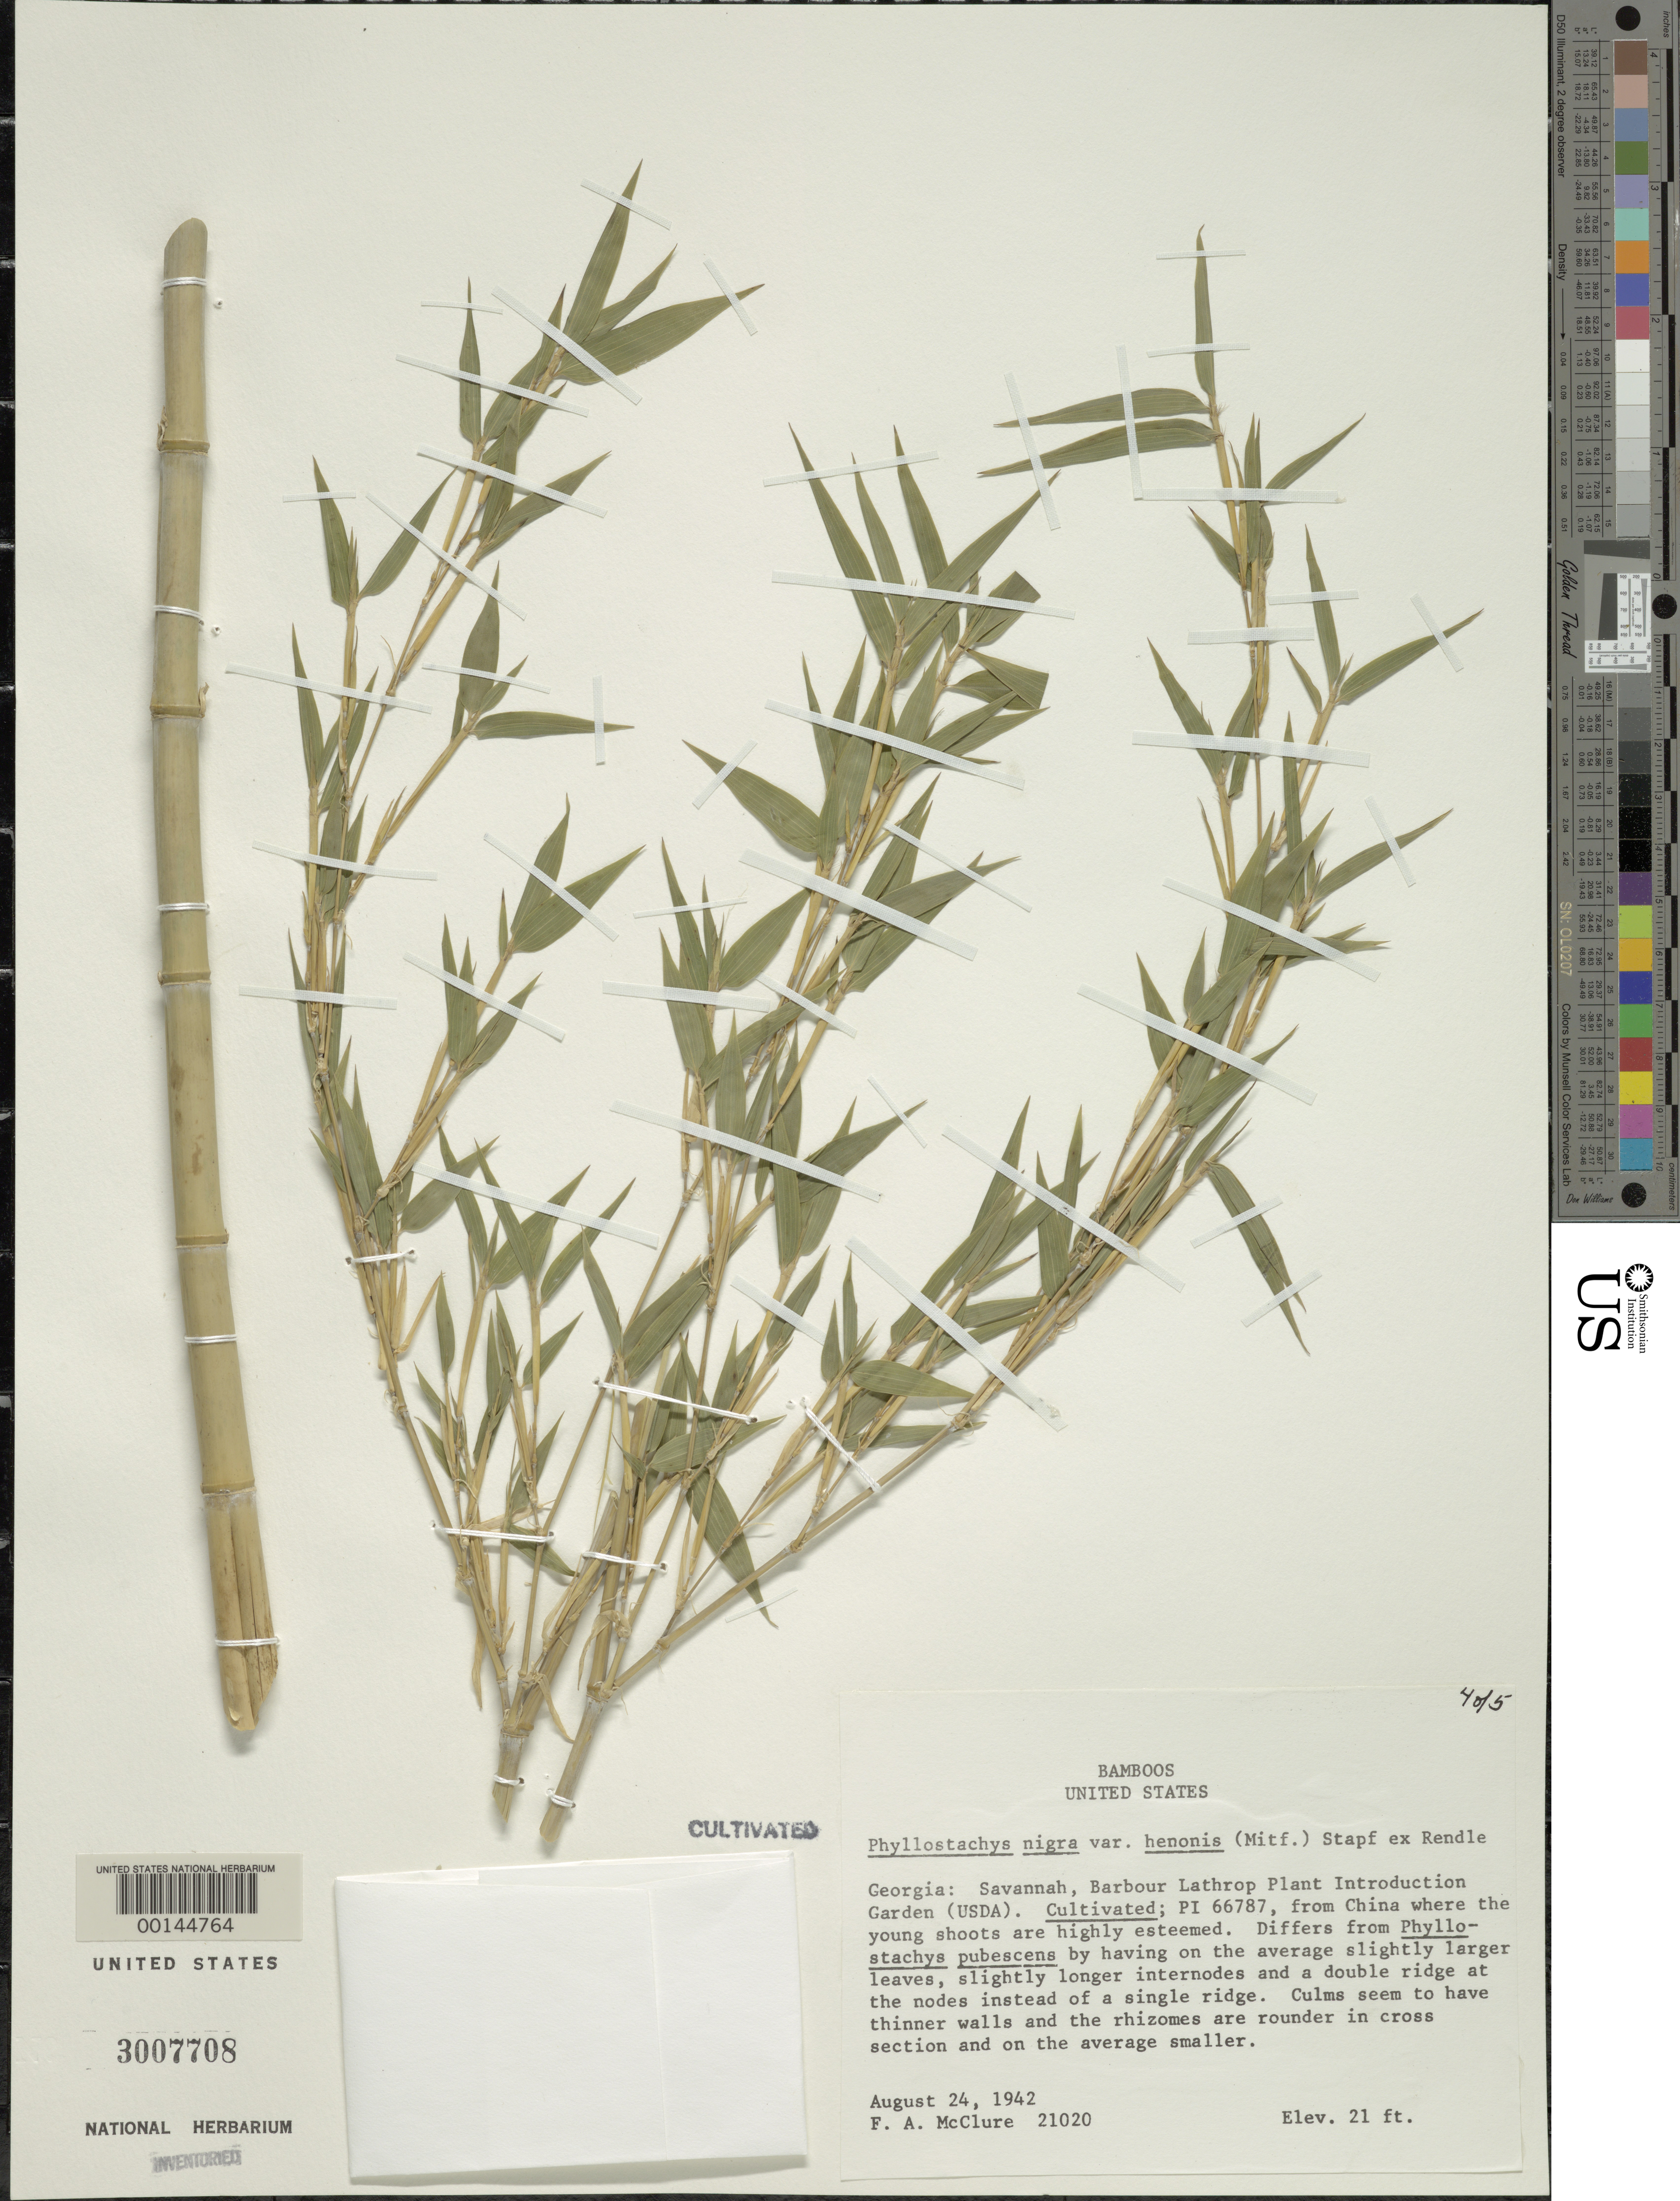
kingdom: Plantae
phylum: Tracheophyta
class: Liliopsida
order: Poales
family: Poaceae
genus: Phyllostachys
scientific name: Phyllostachys nigra var. henonis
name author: (Mitford) Stapf ex Rendle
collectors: F. A. McClure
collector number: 21020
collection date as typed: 24 Aug 1942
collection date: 1942-08-24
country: United States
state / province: Georgia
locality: Savannah, barbour lathrop p.i. garden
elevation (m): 6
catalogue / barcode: US 3007708